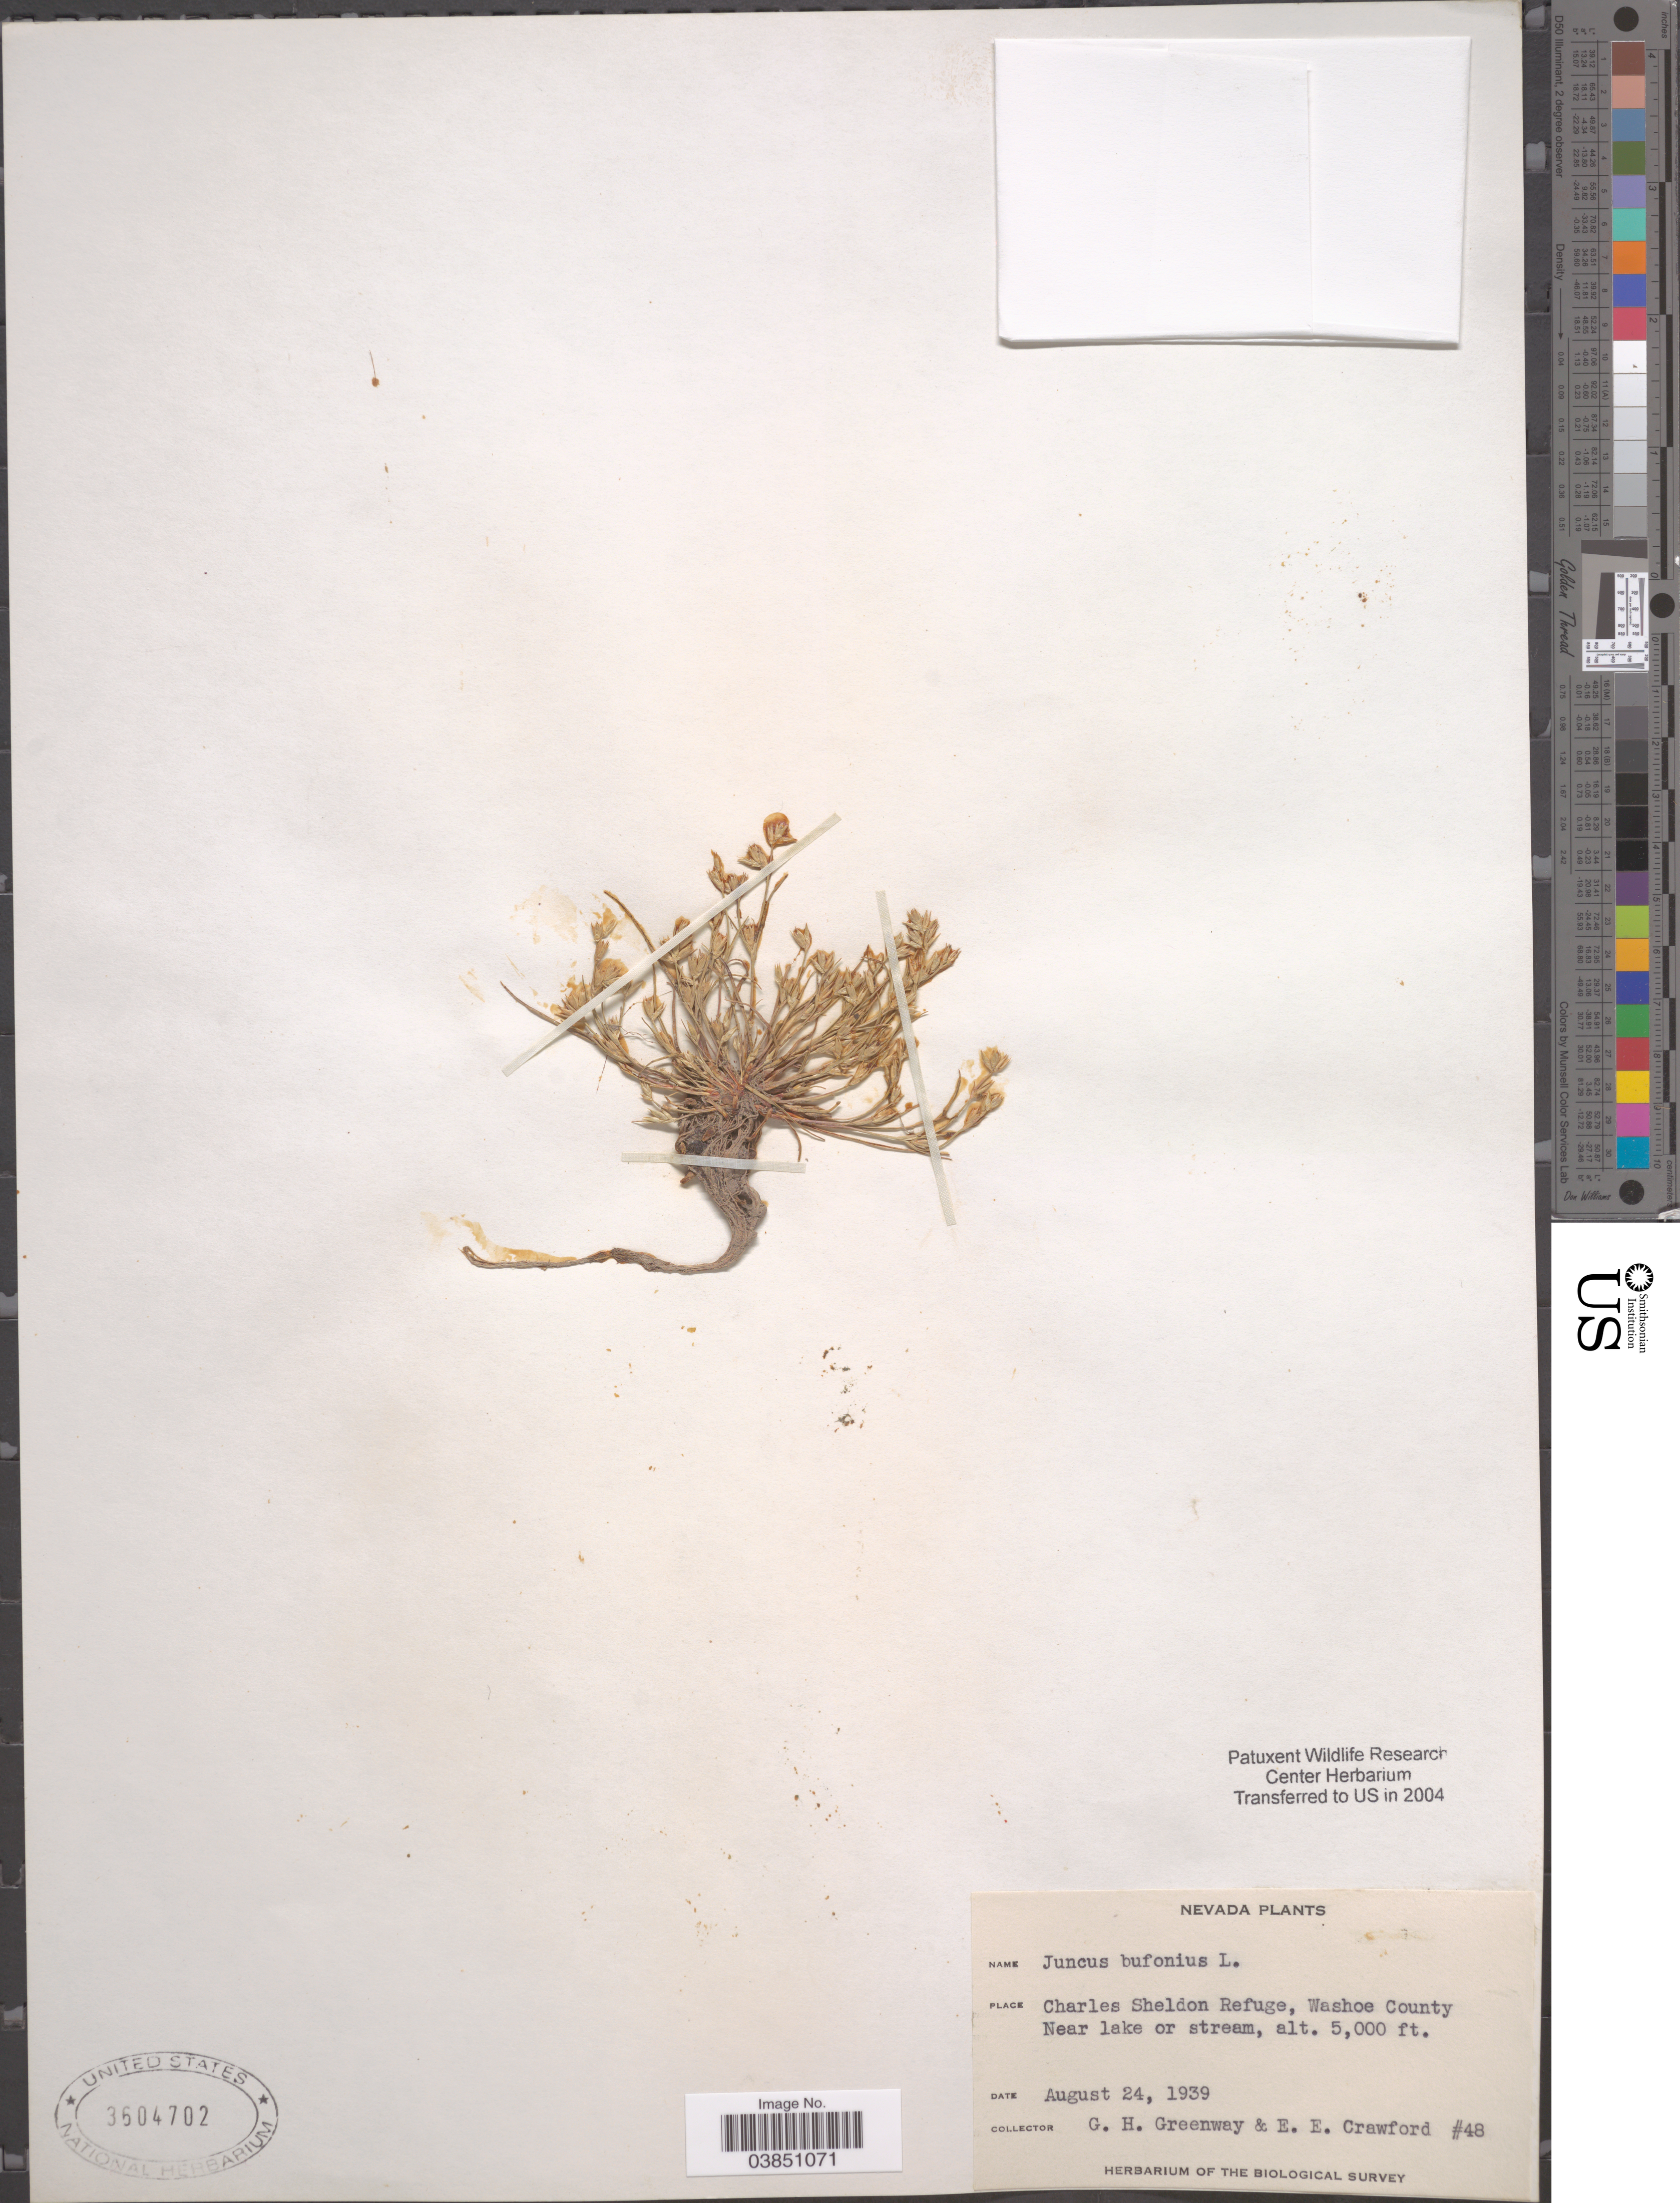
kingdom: Plantae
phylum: Tracheophyta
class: Liliopsida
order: Poales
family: Juncaceae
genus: Juncus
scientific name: Juncus bufonius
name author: L.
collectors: G. Greenway & E. Crawford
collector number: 48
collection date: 1939-08-24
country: United States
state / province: Nevada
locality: Charles Sheldon Refuge, Washoe County. Near lake or stream.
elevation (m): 1524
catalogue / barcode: US 3604702